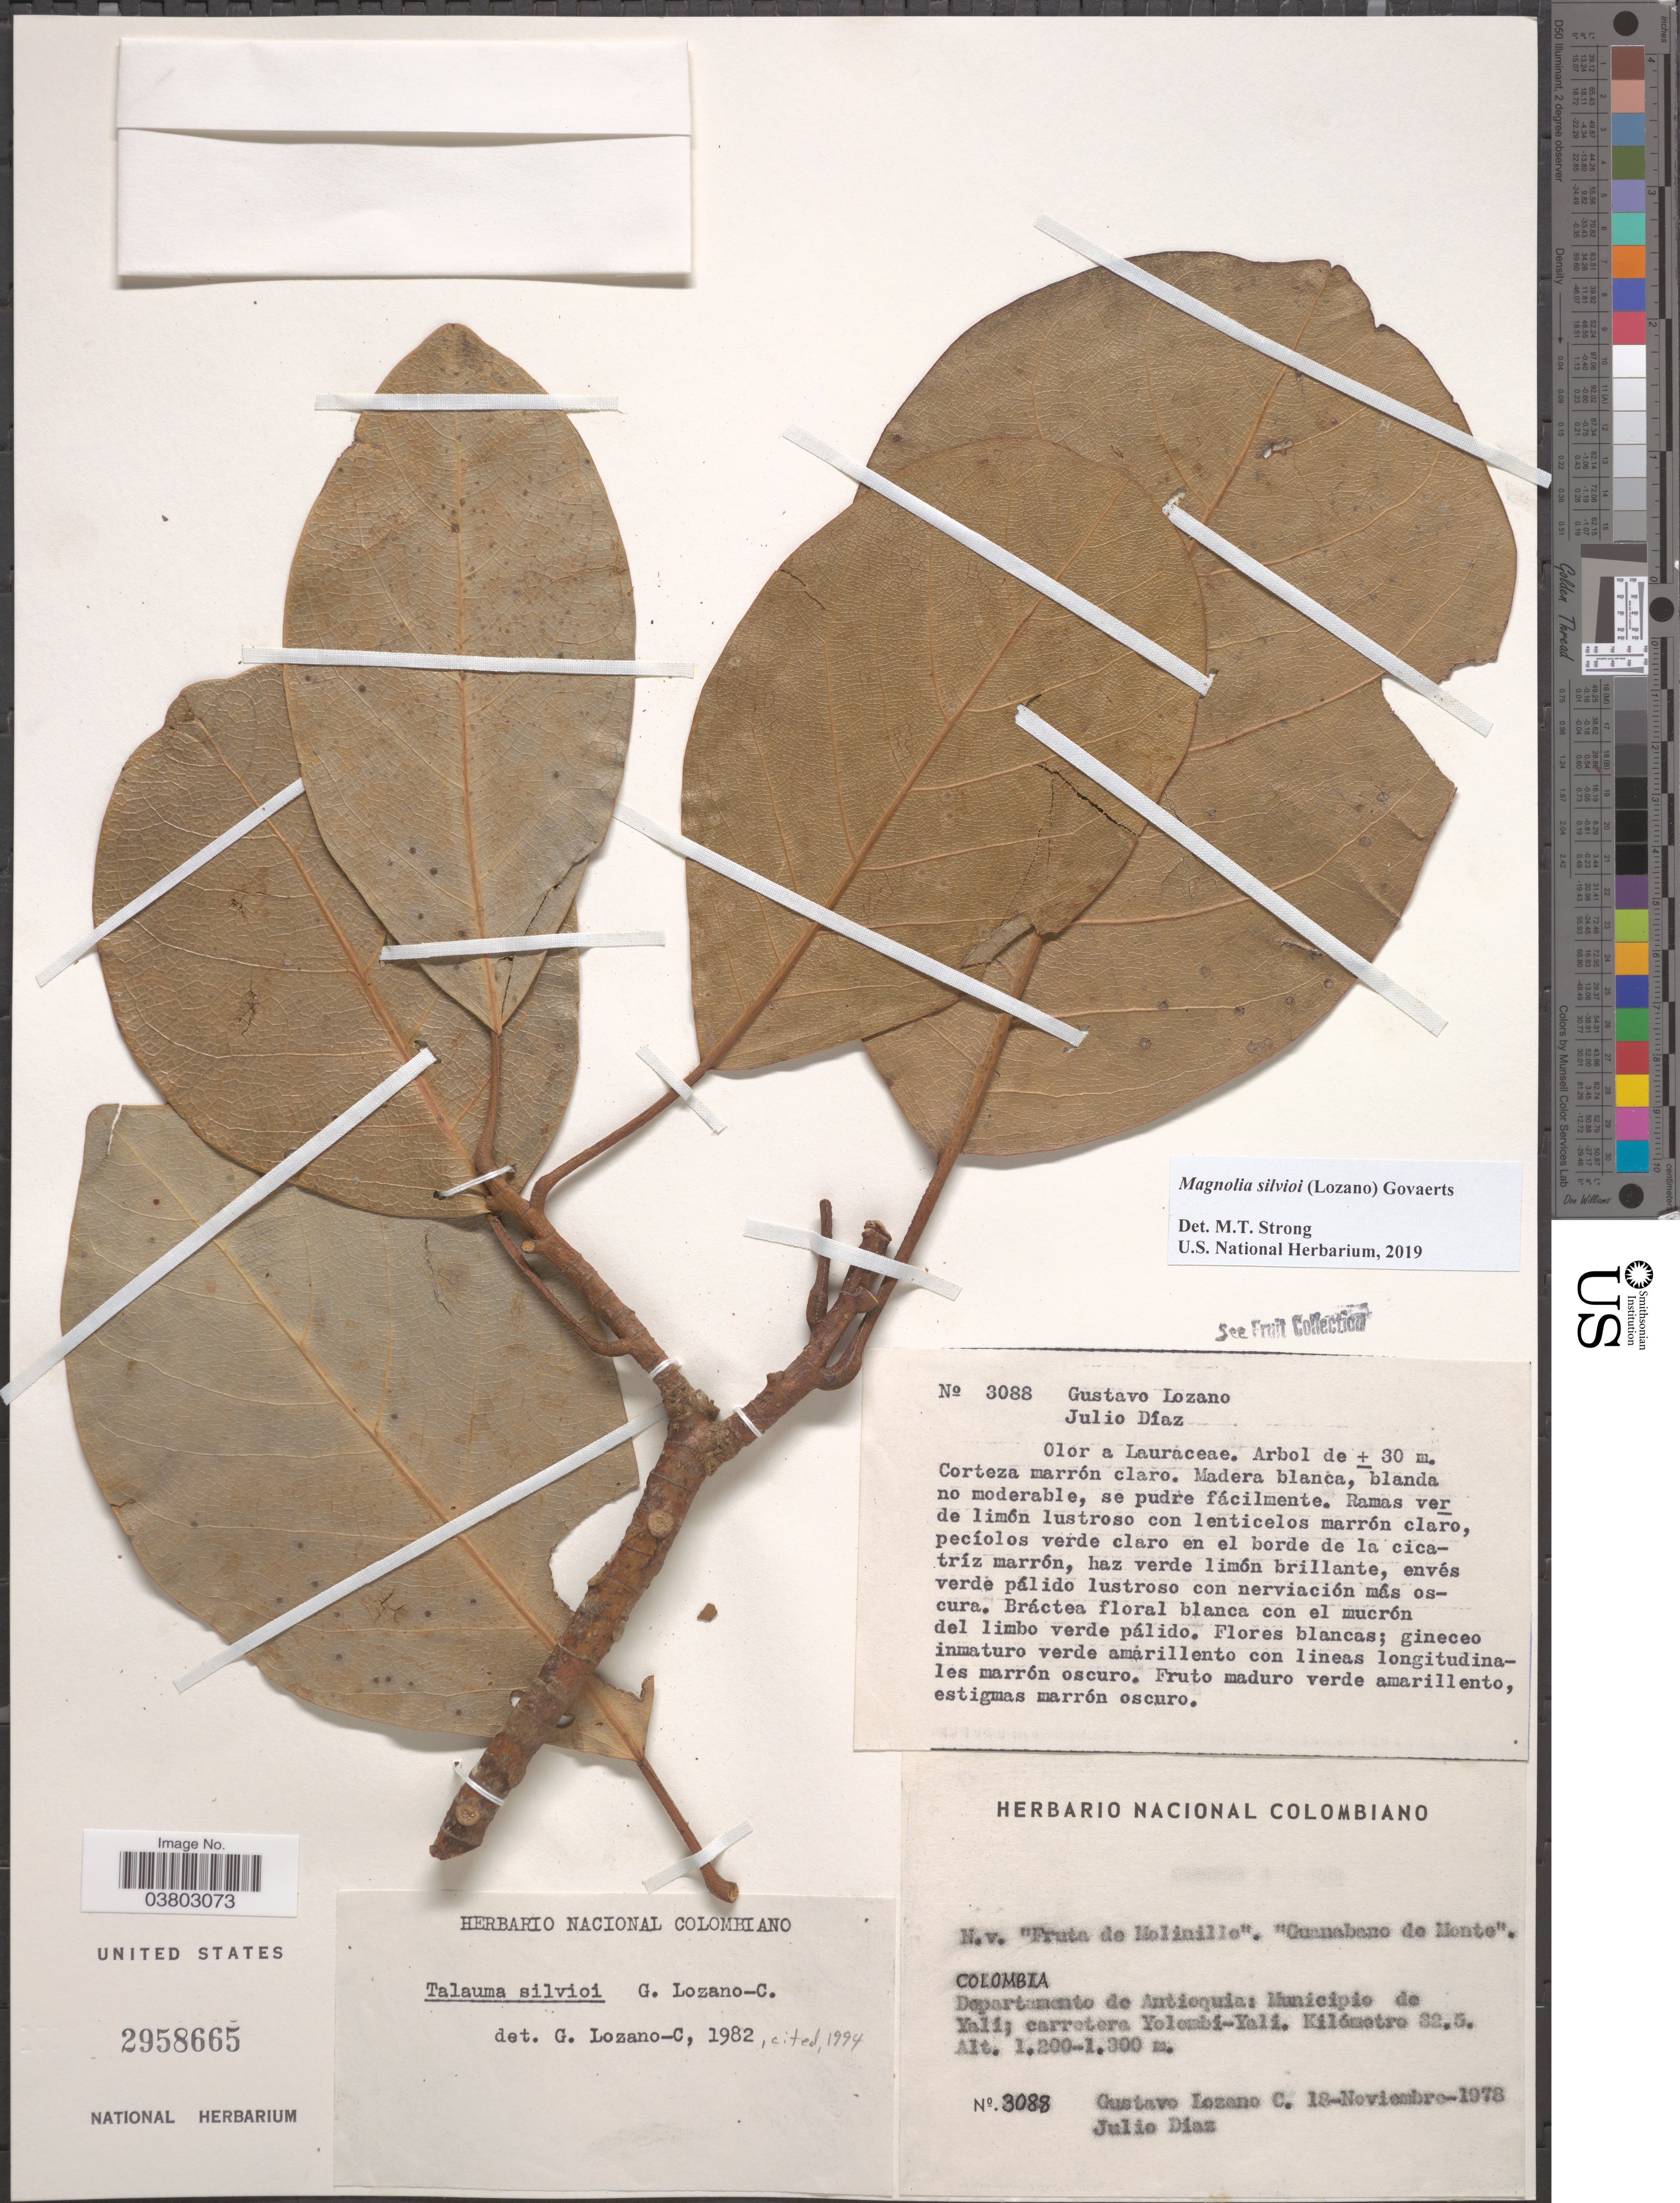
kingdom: Plantae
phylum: Tracheophyta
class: Magnoliopsida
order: Magnoliales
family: Magnoliaceae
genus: Magnolia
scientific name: Magnolia silvioi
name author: (Lozano) Govaerts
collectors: G. Lozano-Contreras & J. Diaz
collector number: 3088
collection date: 1978-11-18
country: Colombia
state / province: Antioquia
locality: Departamento de Antioquia: Municipio de Yali, carretera Yolombi-Yali. Kilómetro 32.5.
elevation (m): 1200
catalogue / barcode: US 2958665